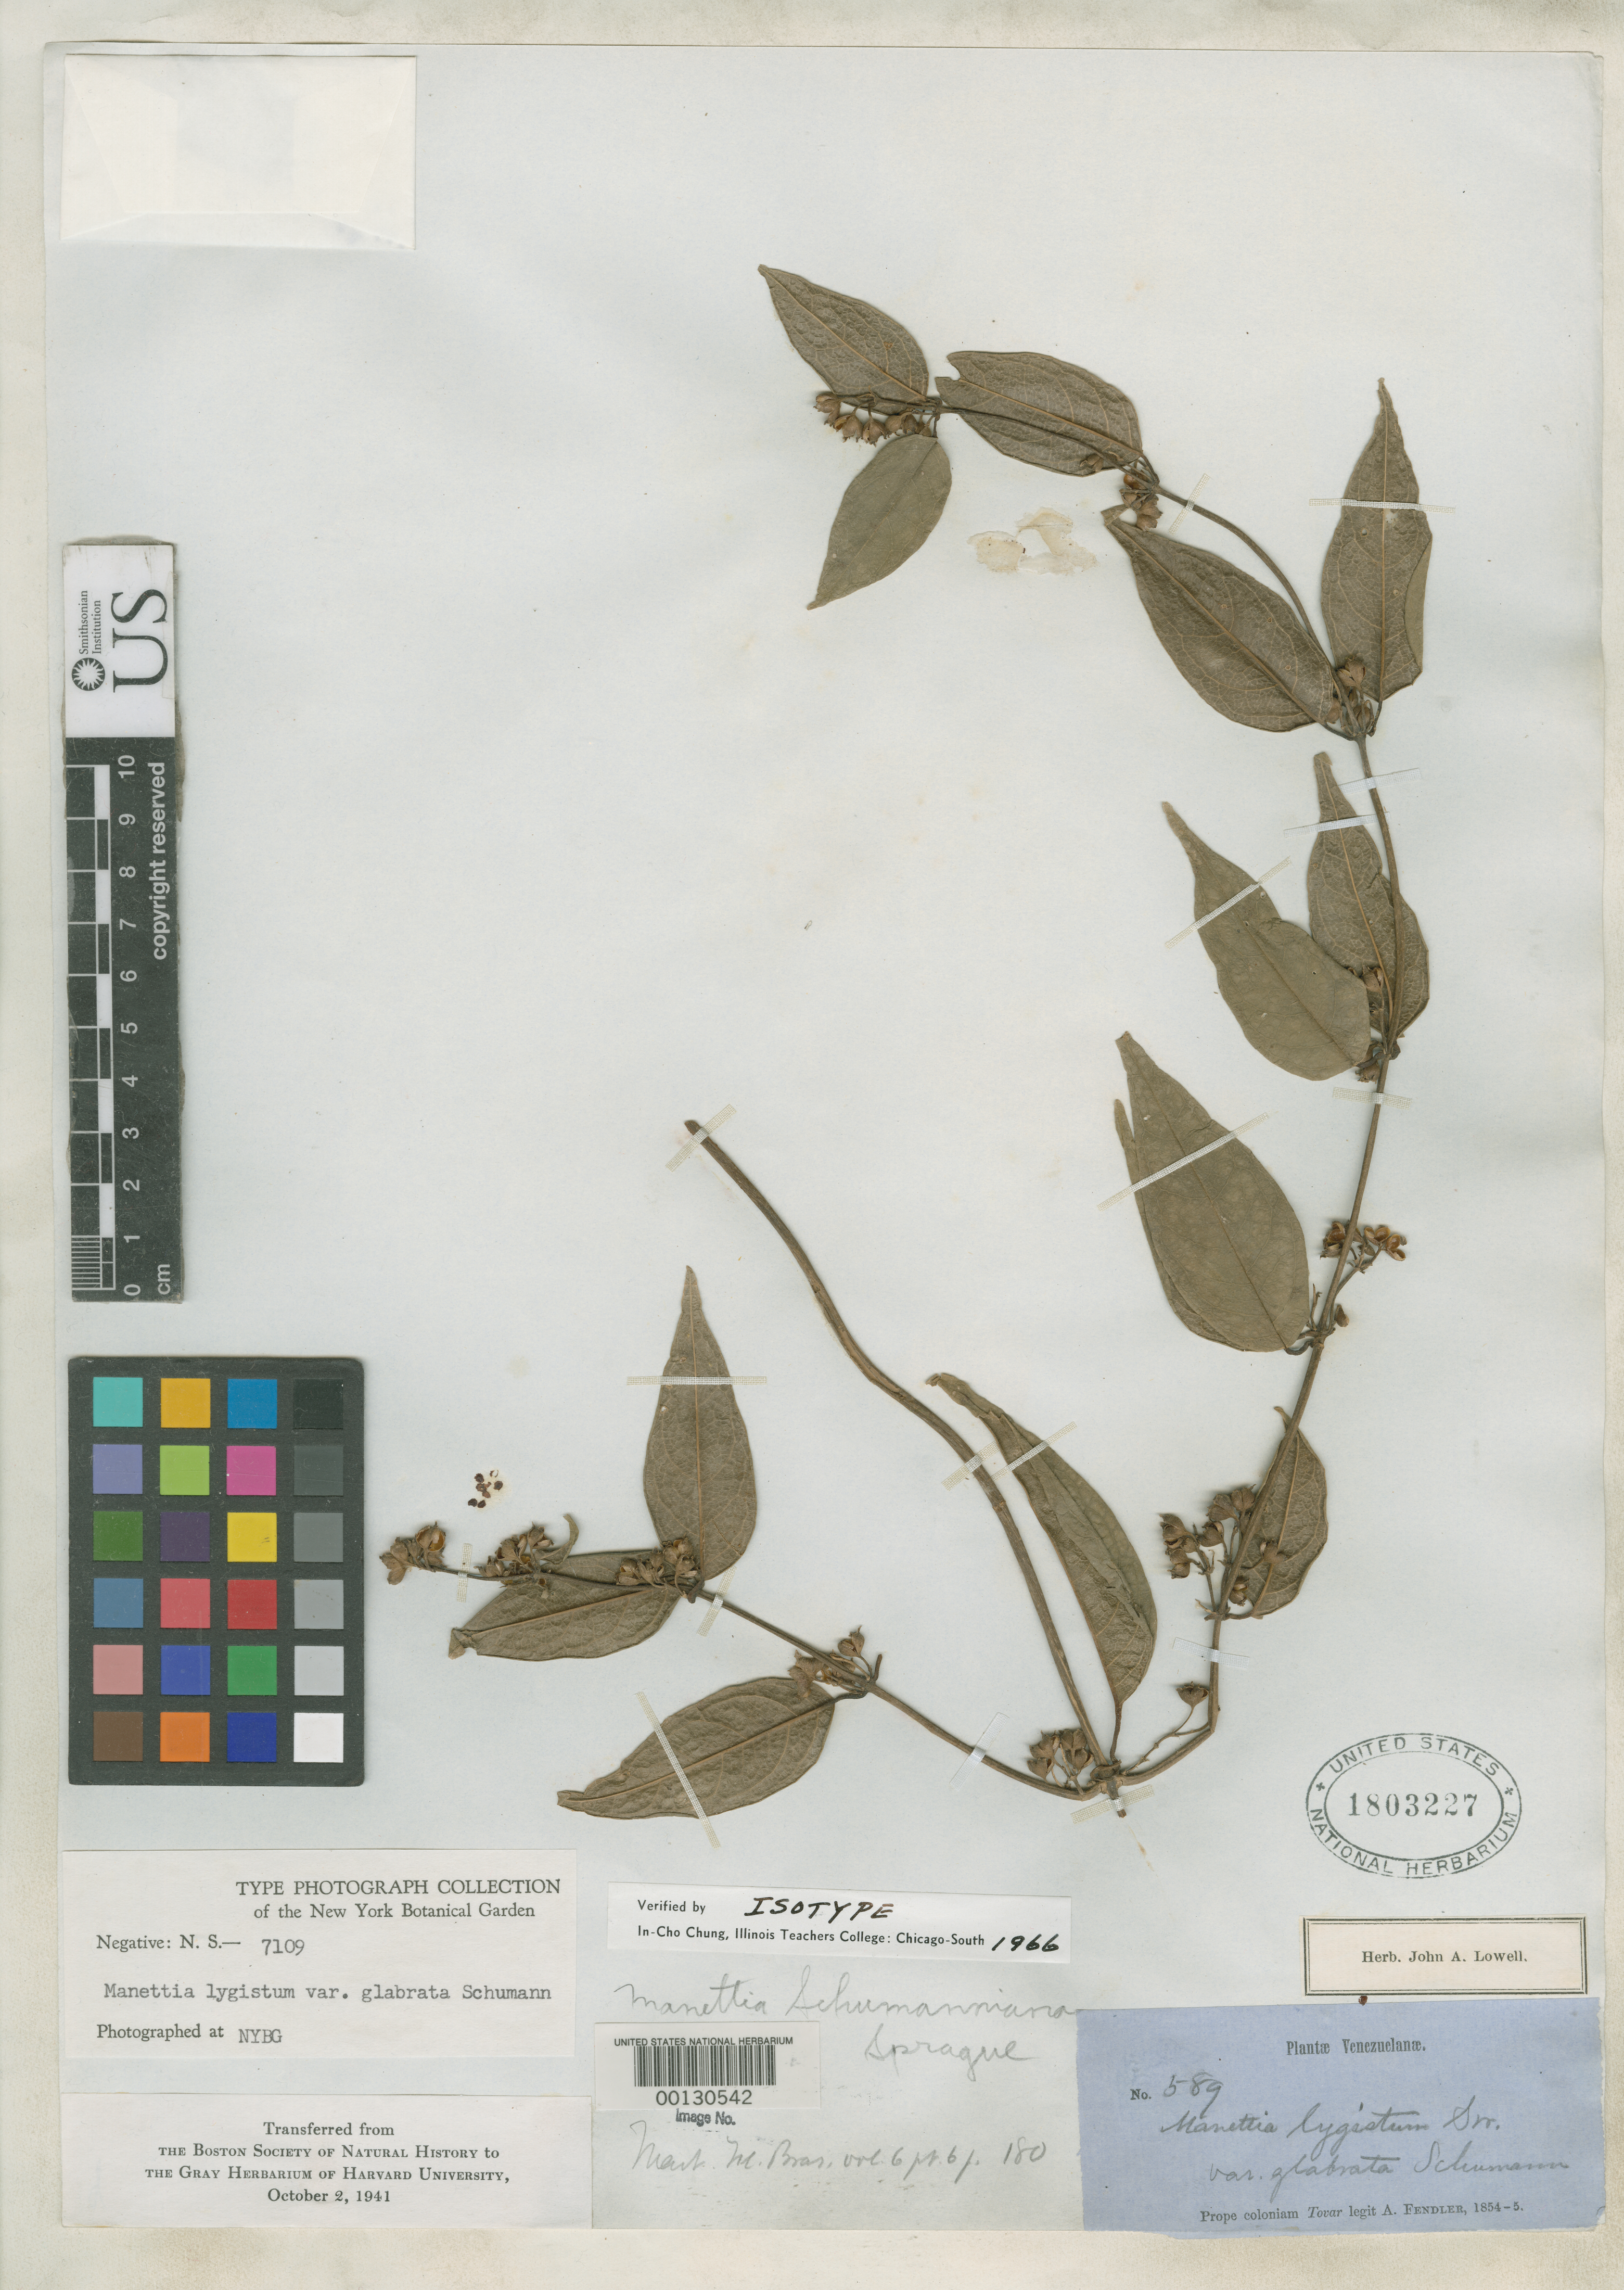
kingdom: Plantae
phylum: Tracheophyta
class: Magnoliopsida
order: Gentianales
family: Rubiaceae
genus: Manettia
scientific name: Manettia lygistum var. glabrata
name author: K. Schum. in Mart.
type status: Isosyntype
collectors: A. Fendler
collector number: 589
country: Venezuela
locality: Colonia Tovar.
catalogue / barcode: US 1803227